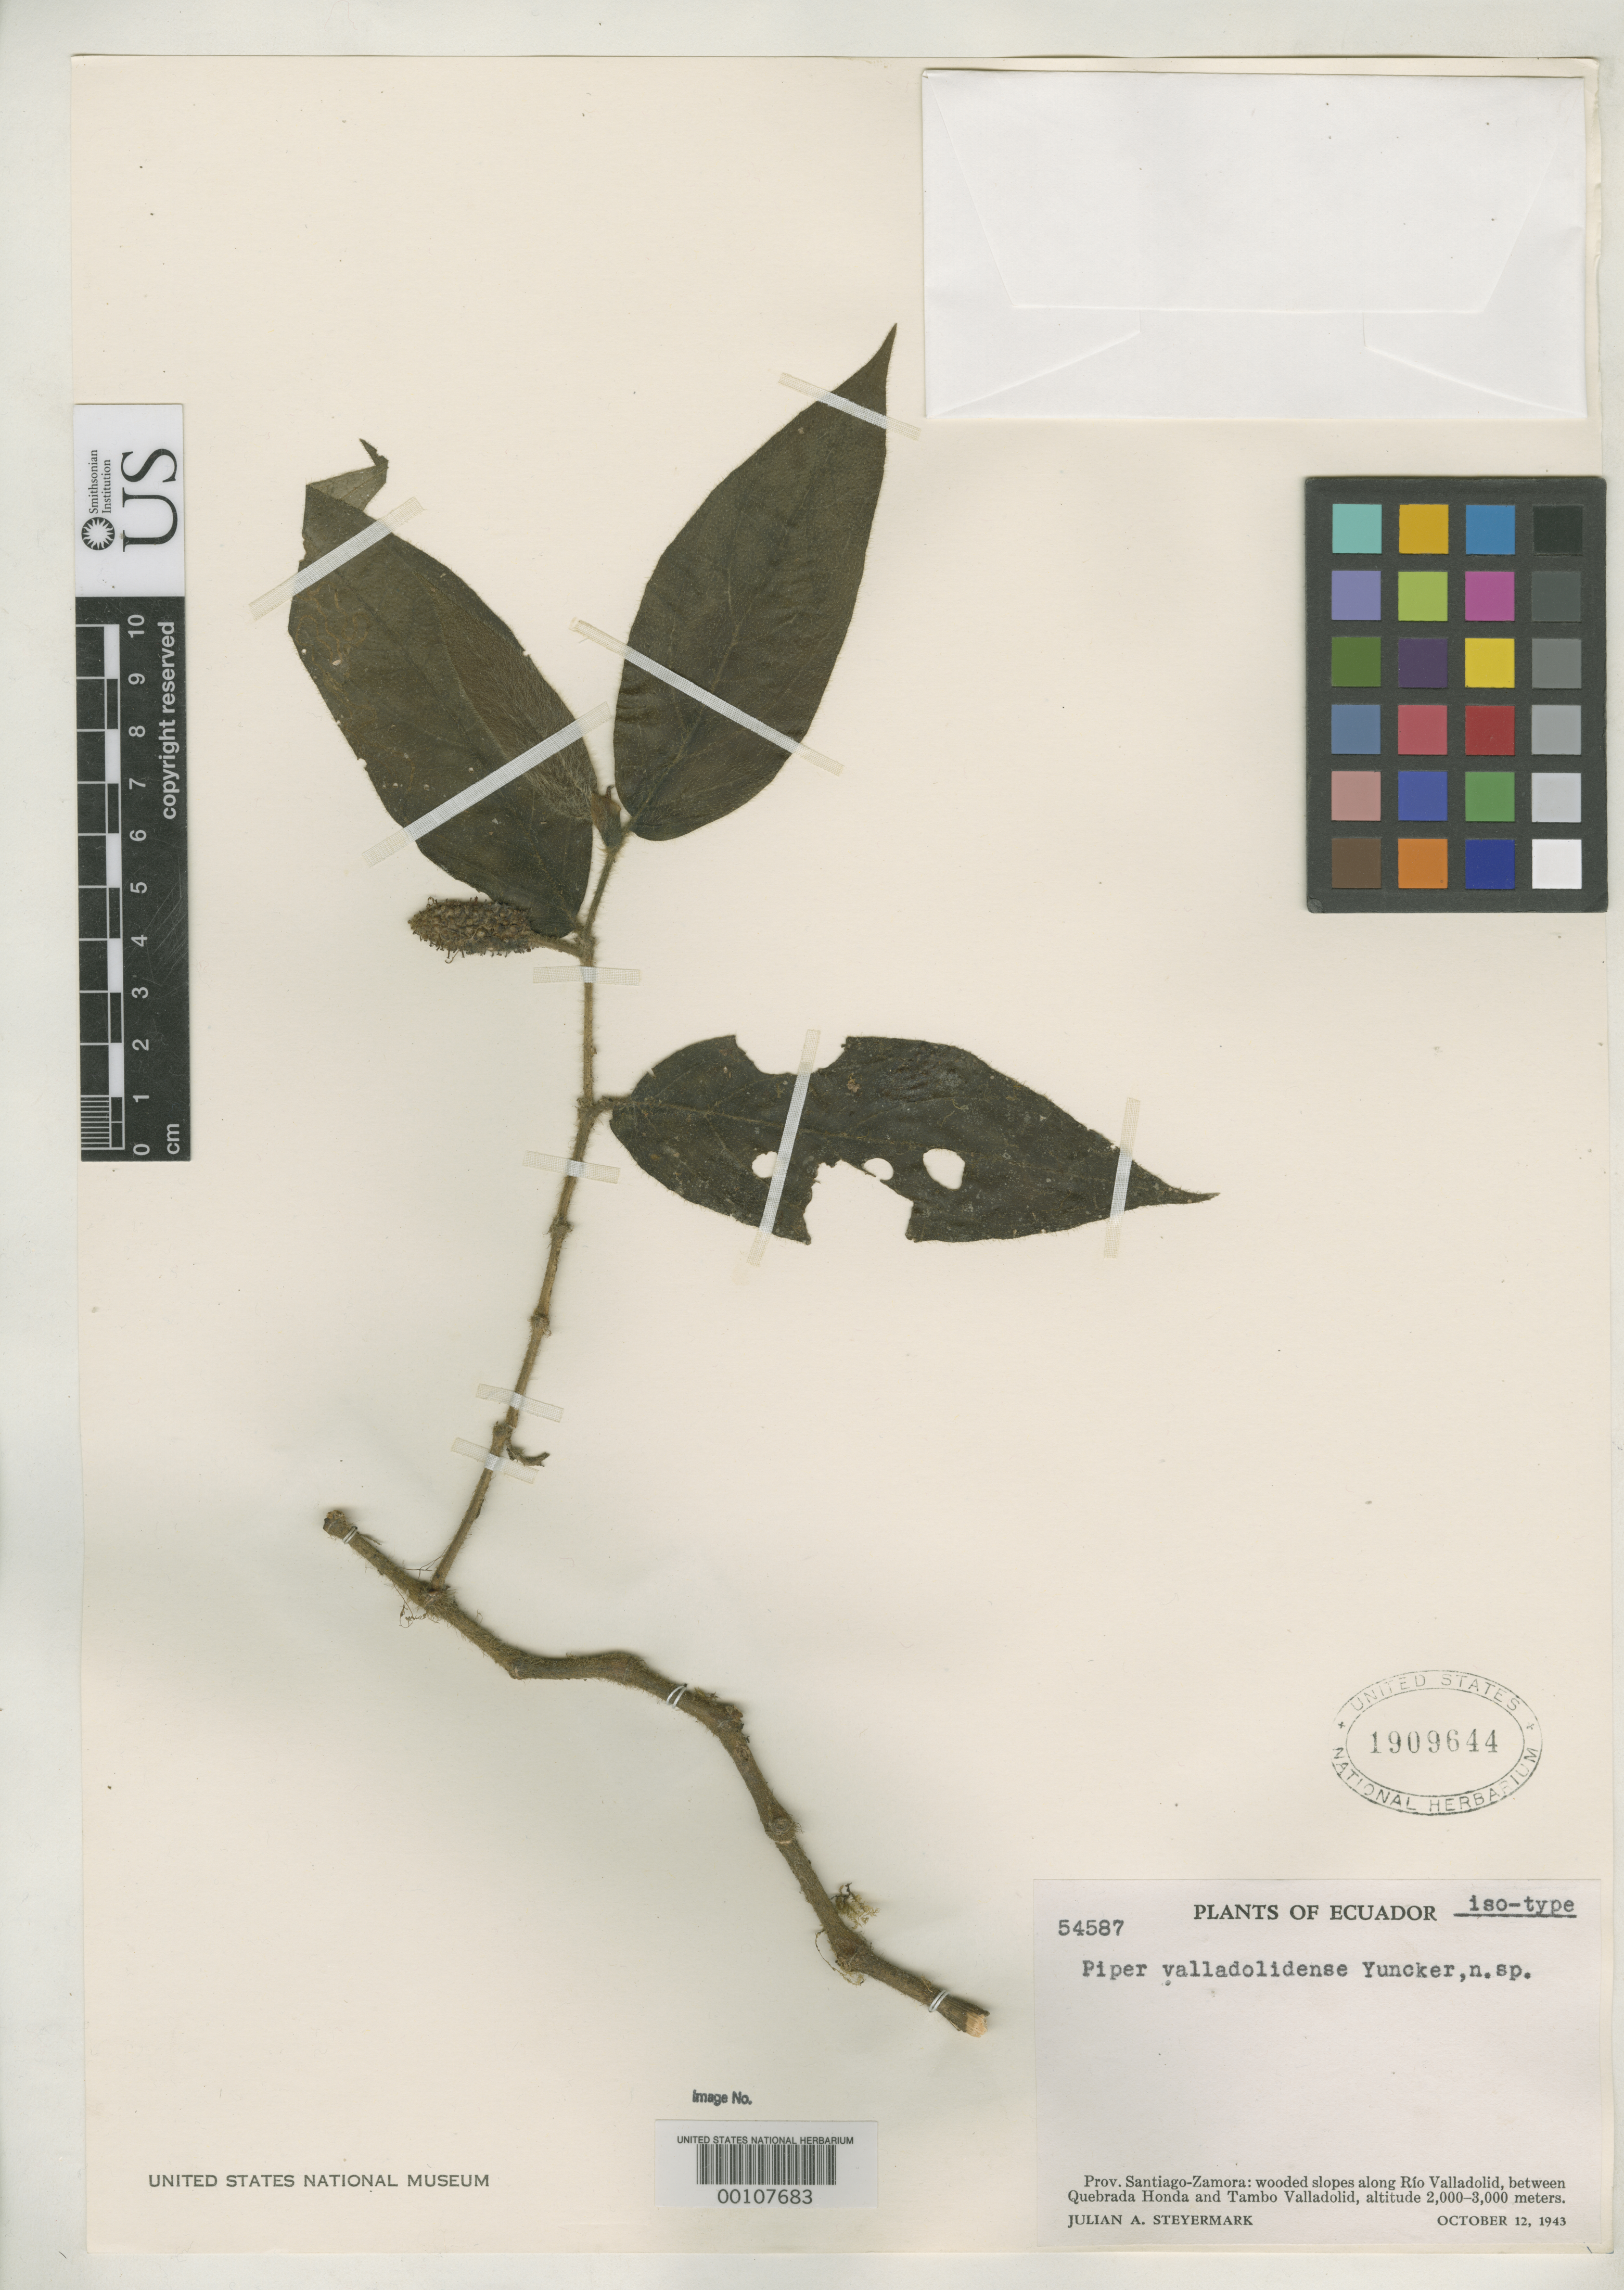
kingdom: Plantae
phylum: Tracheophyta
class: Magnoliopsida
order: Piperales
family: Piperaceae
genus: Piper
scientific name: Piper valladolidense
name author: Yunck. in Trel. & Yunck.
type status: Isotype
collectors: J. Steyermark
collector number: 54587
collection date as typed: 12 Oct 1943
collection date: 1943-10-12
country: Ecuador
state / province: Morona-Santiago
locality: Rio ValLadolid, between Quebrada Honda and Tambo ValLadolid. Province originally entered as Morona-Santiago / Zamora-Chinchipe.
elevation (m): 2000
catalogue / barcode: US 1909644